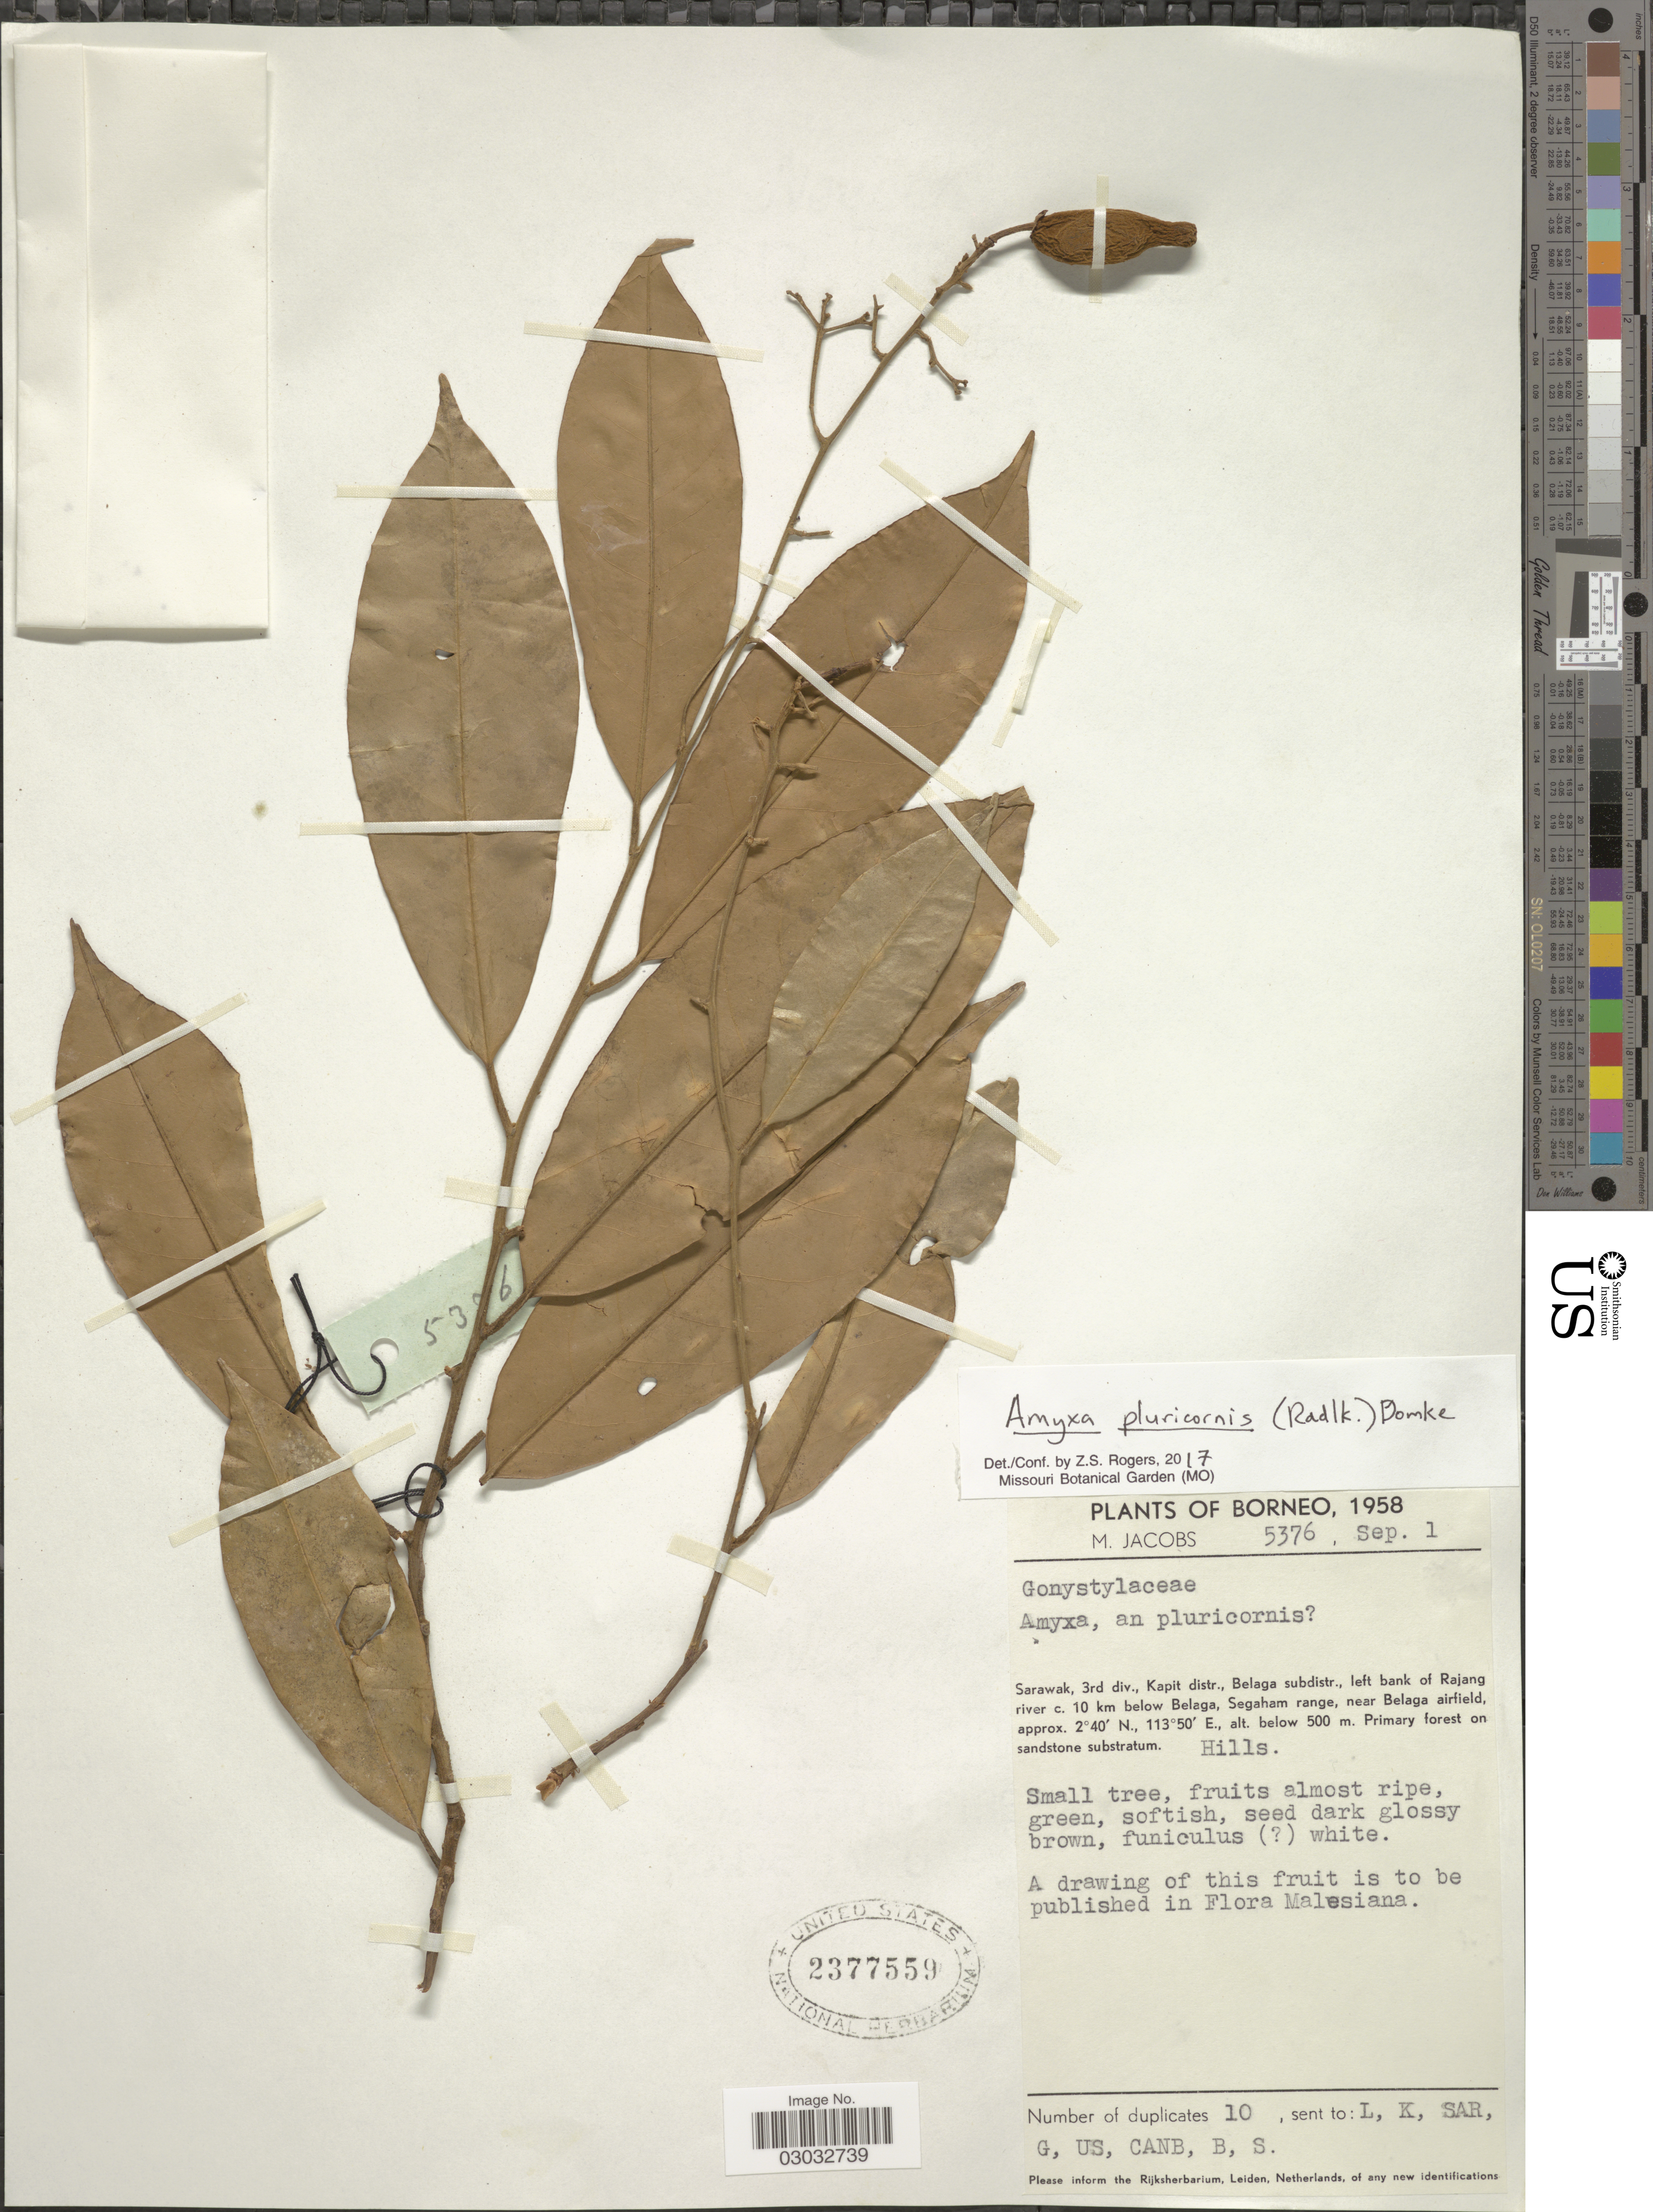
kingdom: Plantae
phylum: Tracheophyta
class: Magnoliopsida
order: Malvales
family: Thymelaeaceae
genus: Amyxa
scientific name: Amyxa pluricornis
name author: (Radlk.) Domke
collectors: M. Jacobs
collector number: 5376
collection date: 1958-09-01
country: Malaysia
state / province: Sarawak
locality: Borneo, Sarawak, 3rd div., Kapit distr., Belaga subdistr., left bank of Rajang river, c. 10 km below Belaga, Segaham range, near Belaga airfield.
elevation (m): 500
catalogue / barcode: US 2377559